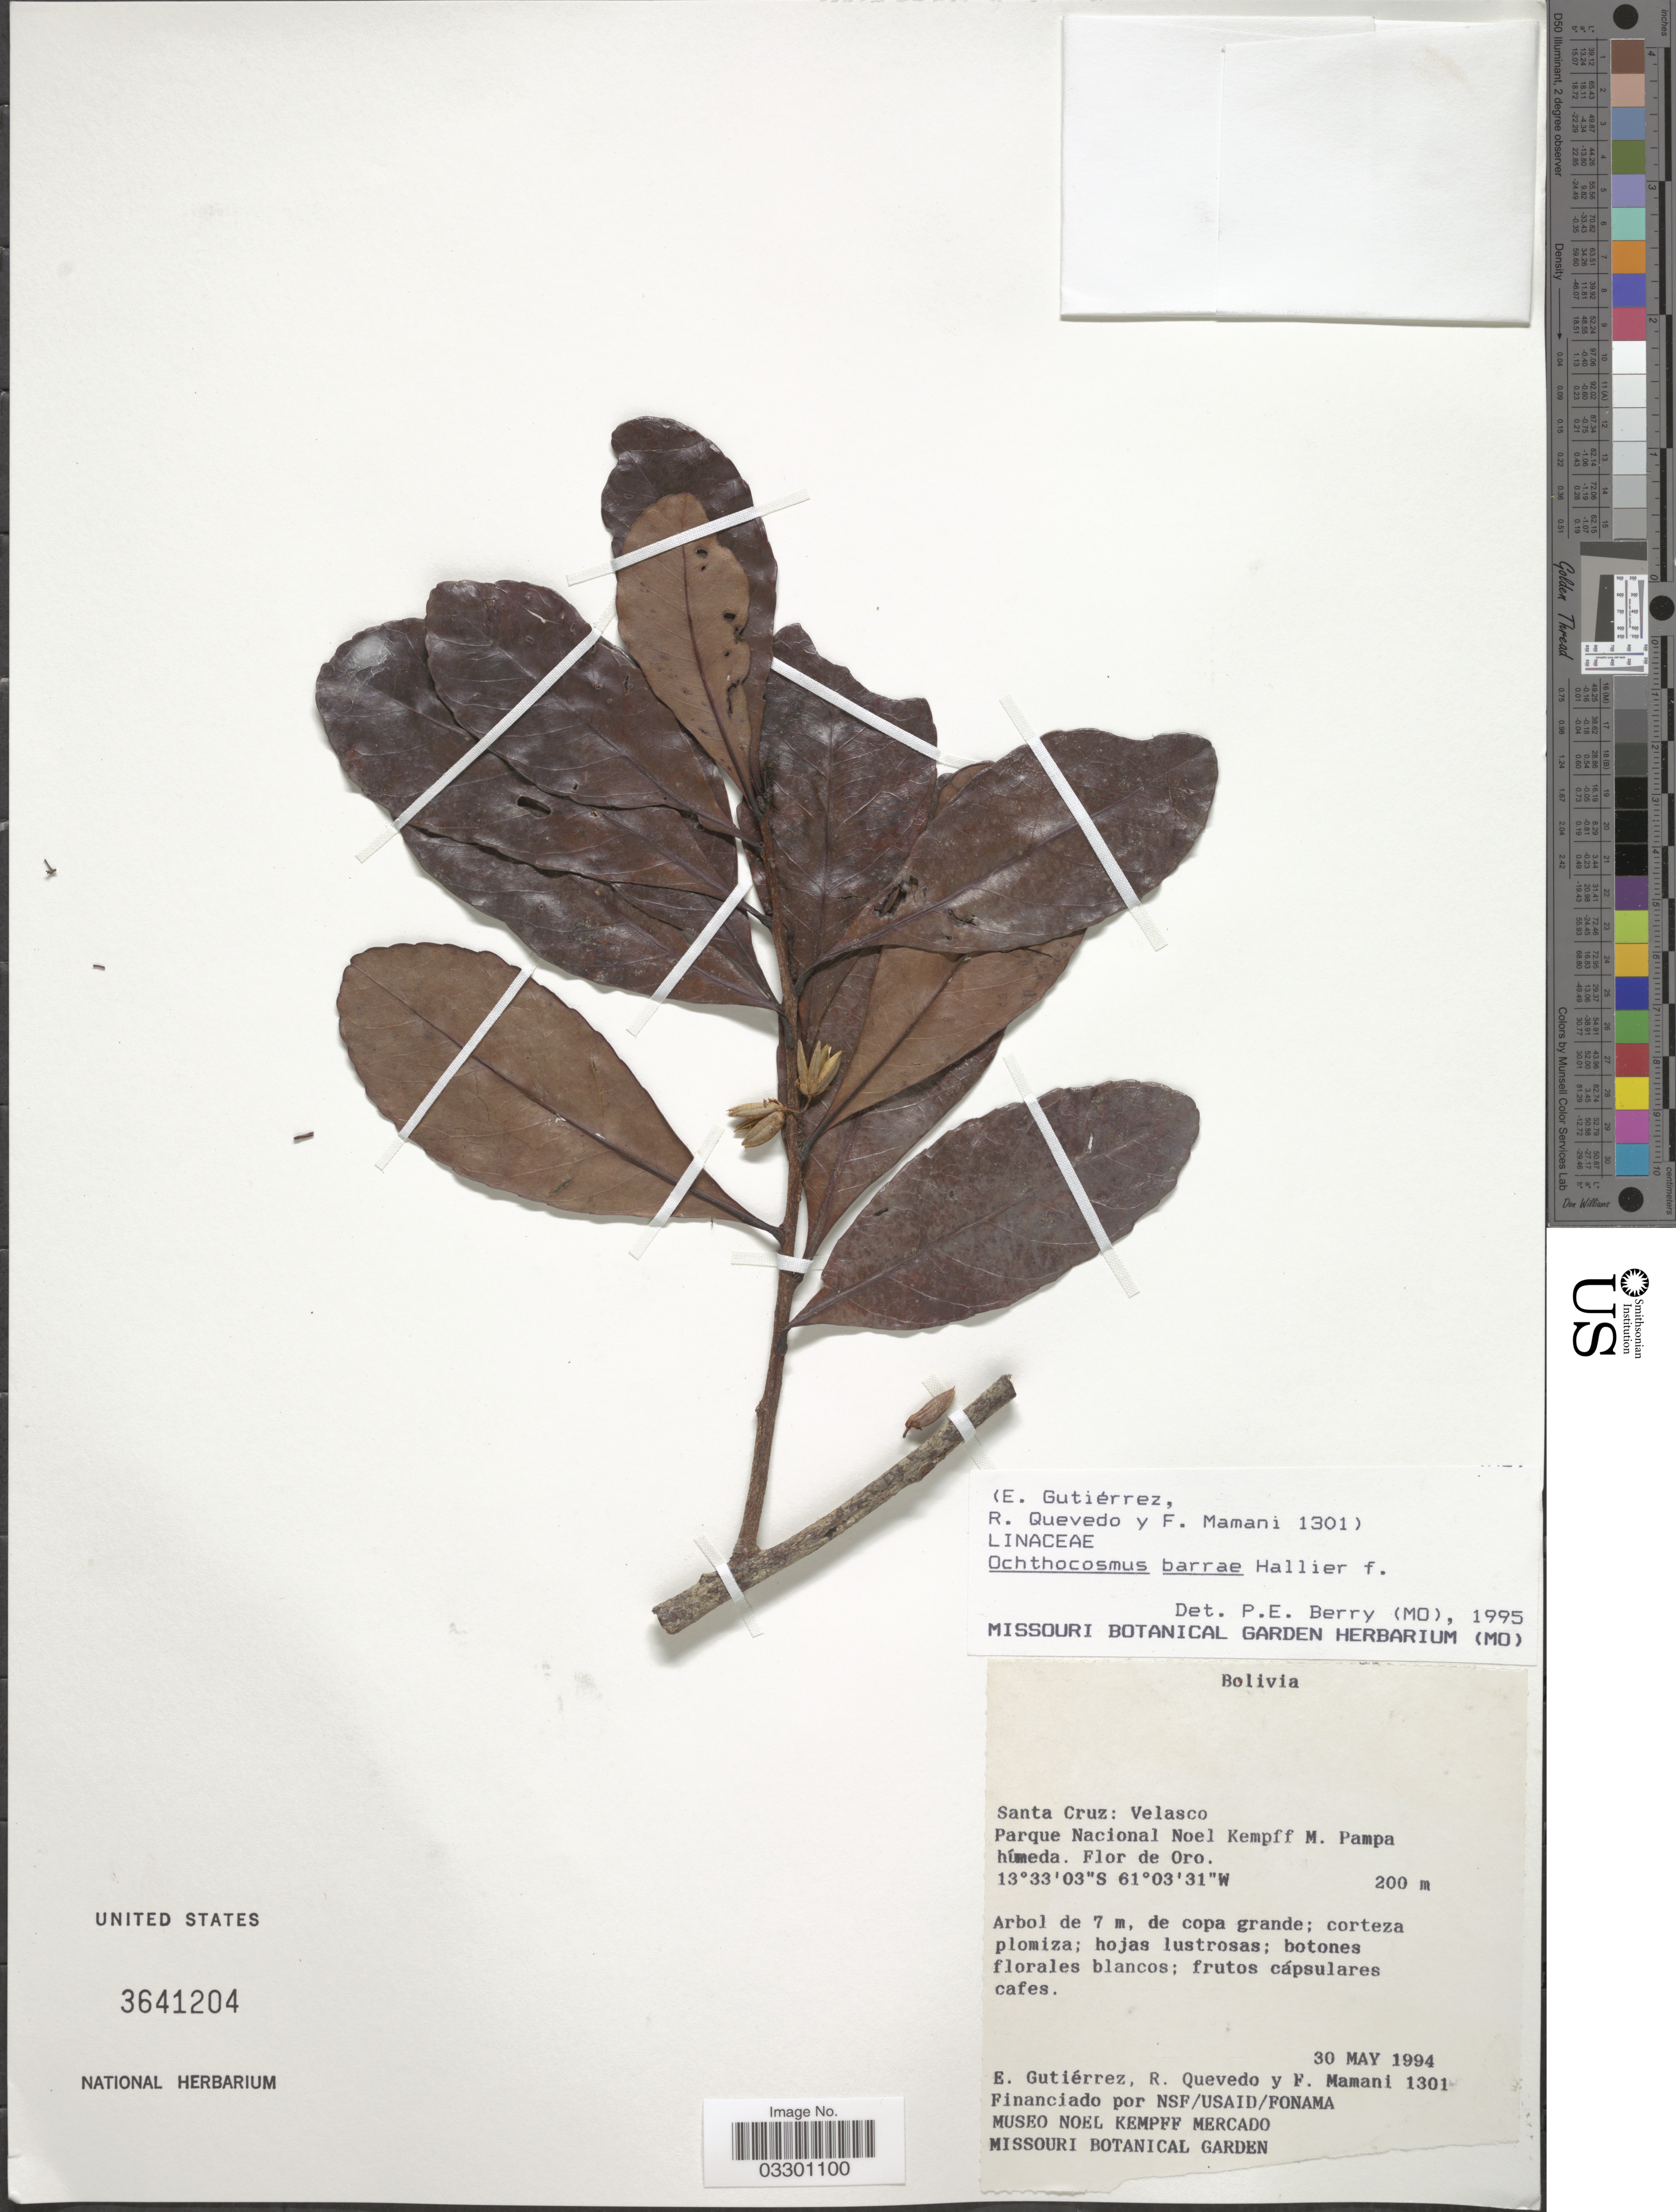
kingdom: Plantae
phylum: Tracheophyta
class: Magnoliopsida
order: Malpighiales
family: Ixonanthaceae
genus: Ochthocosmus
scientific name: Ochthocosmus barrae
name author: Hallier f.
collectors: E. Gutiérrez, R. Quevedo & F. Mamani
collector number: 1301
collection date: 1994-05-30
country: Bolivia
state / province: Santa Cruz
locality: Velasco. Parque Nacional Noel Kempff M. Pampa.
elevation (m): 200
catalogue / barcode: US 3641204